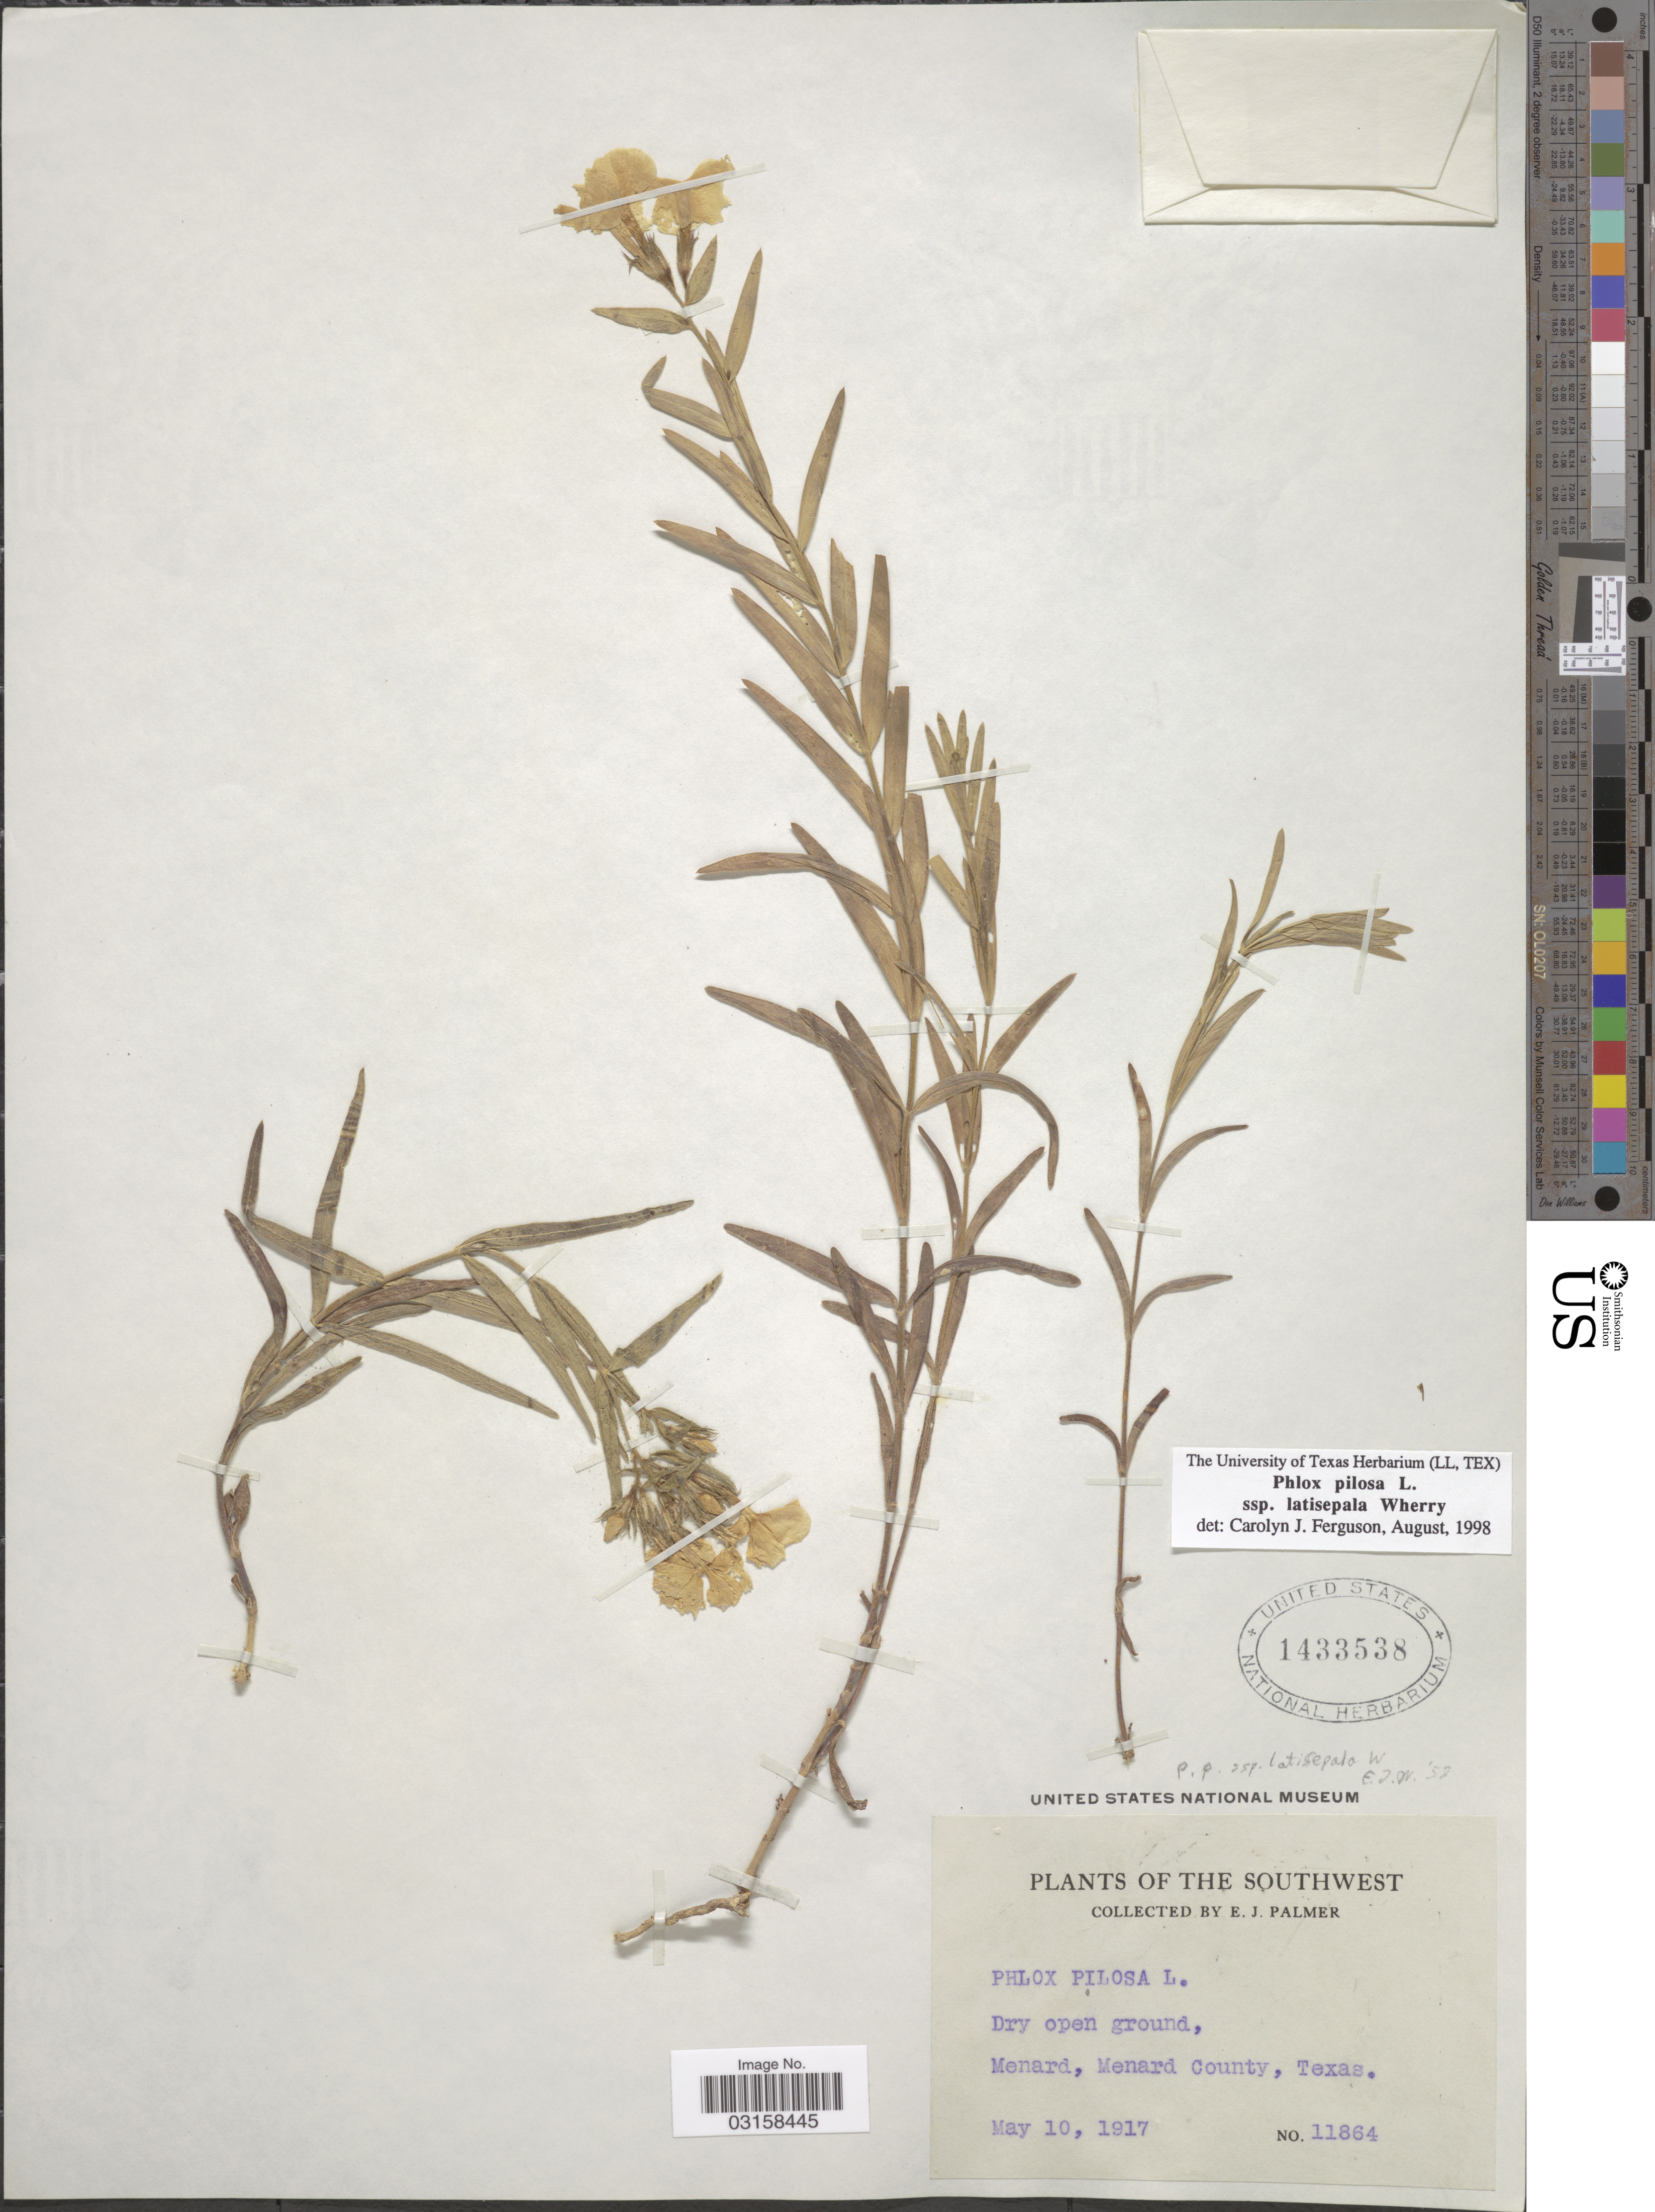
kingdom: Plantae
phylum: Tracheophyta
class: Magnoliopsida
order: Ericales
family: Polemoniaceae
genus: Phlox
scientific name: Phlox variabilis subsp. latisepala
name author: (Wherry) Locklear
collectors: E. J. Palmer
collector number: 11864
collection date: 1917-05-10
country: United States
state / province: Texas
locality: The Southwest. Menard, Menard County.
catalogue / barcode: US 1433538